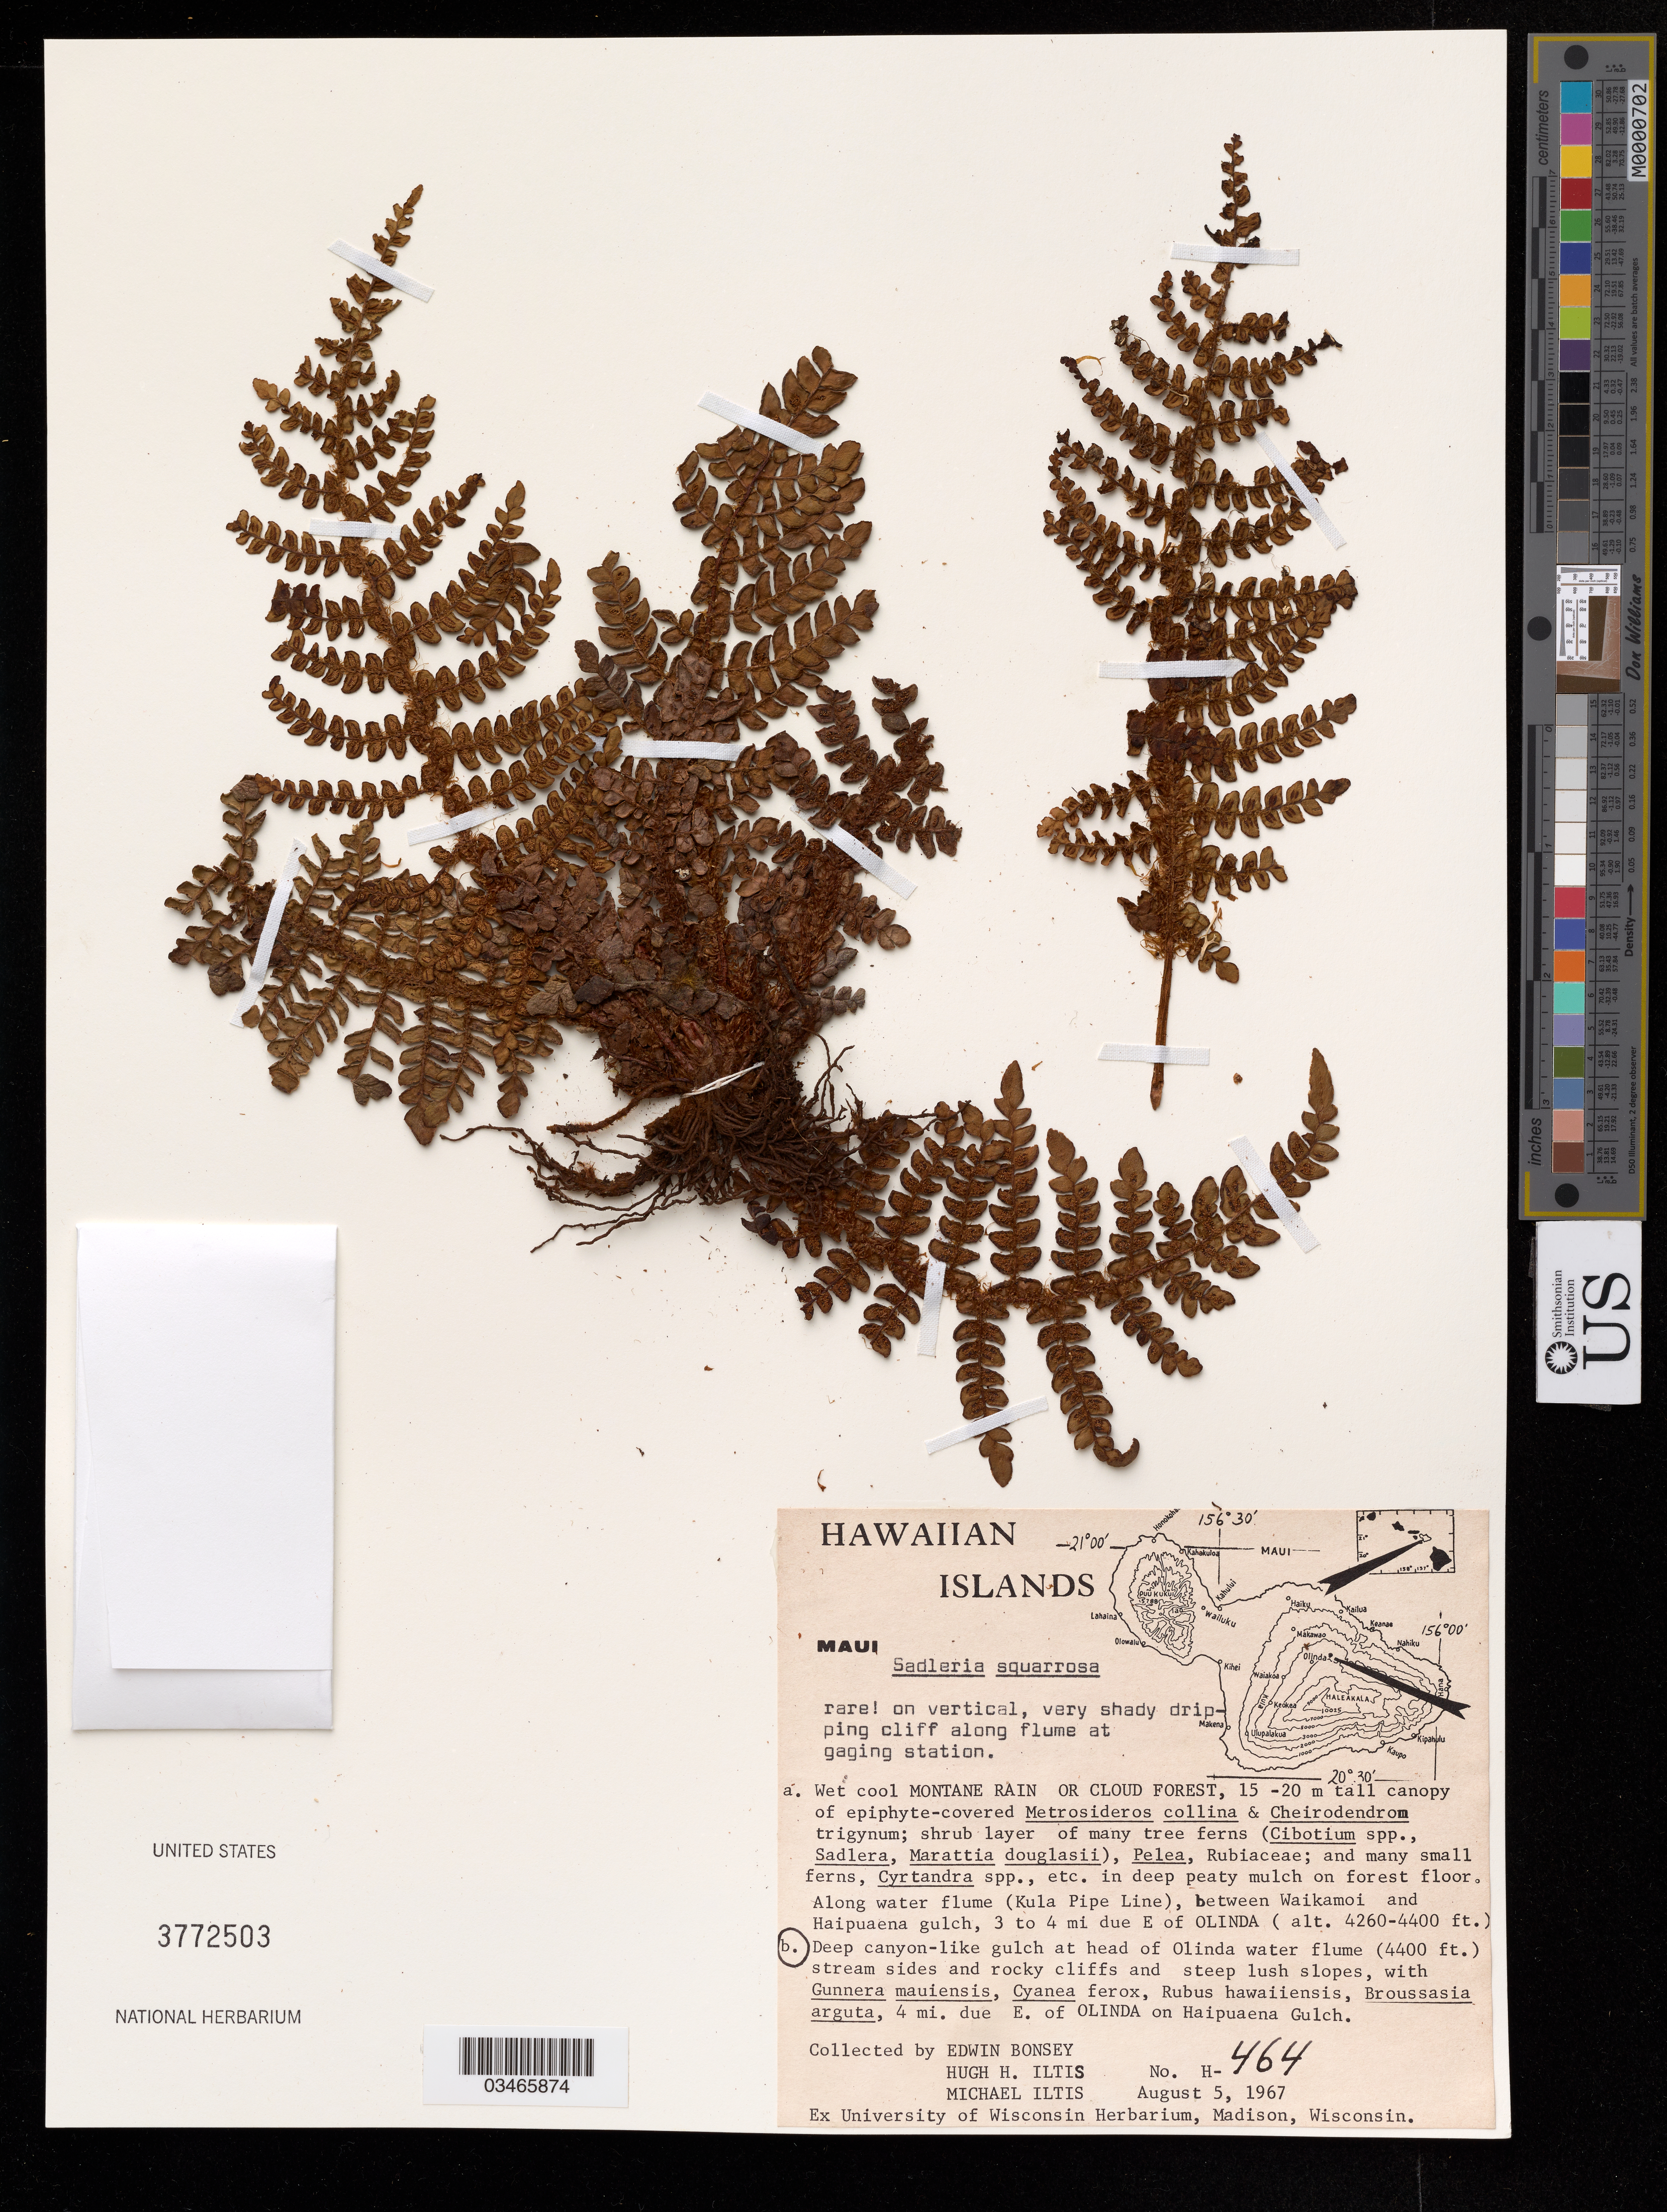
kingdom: Plantae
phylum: Tracheophyta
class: Polypodiopsida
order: Polypodiales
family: Blechnaceae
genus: Sadleria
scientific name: Sadleria squarrosa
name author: (Gaudich.) T. Moore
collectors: E. Bonsey & H. H. Iltis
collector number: H-464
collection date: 1967-08-05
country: United States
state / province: Hawaii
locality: At head of Olinda water flume, 4 mi. due E. of Olinda on Haipuaena Gulch.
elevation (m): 1341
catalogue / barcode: US 3772503